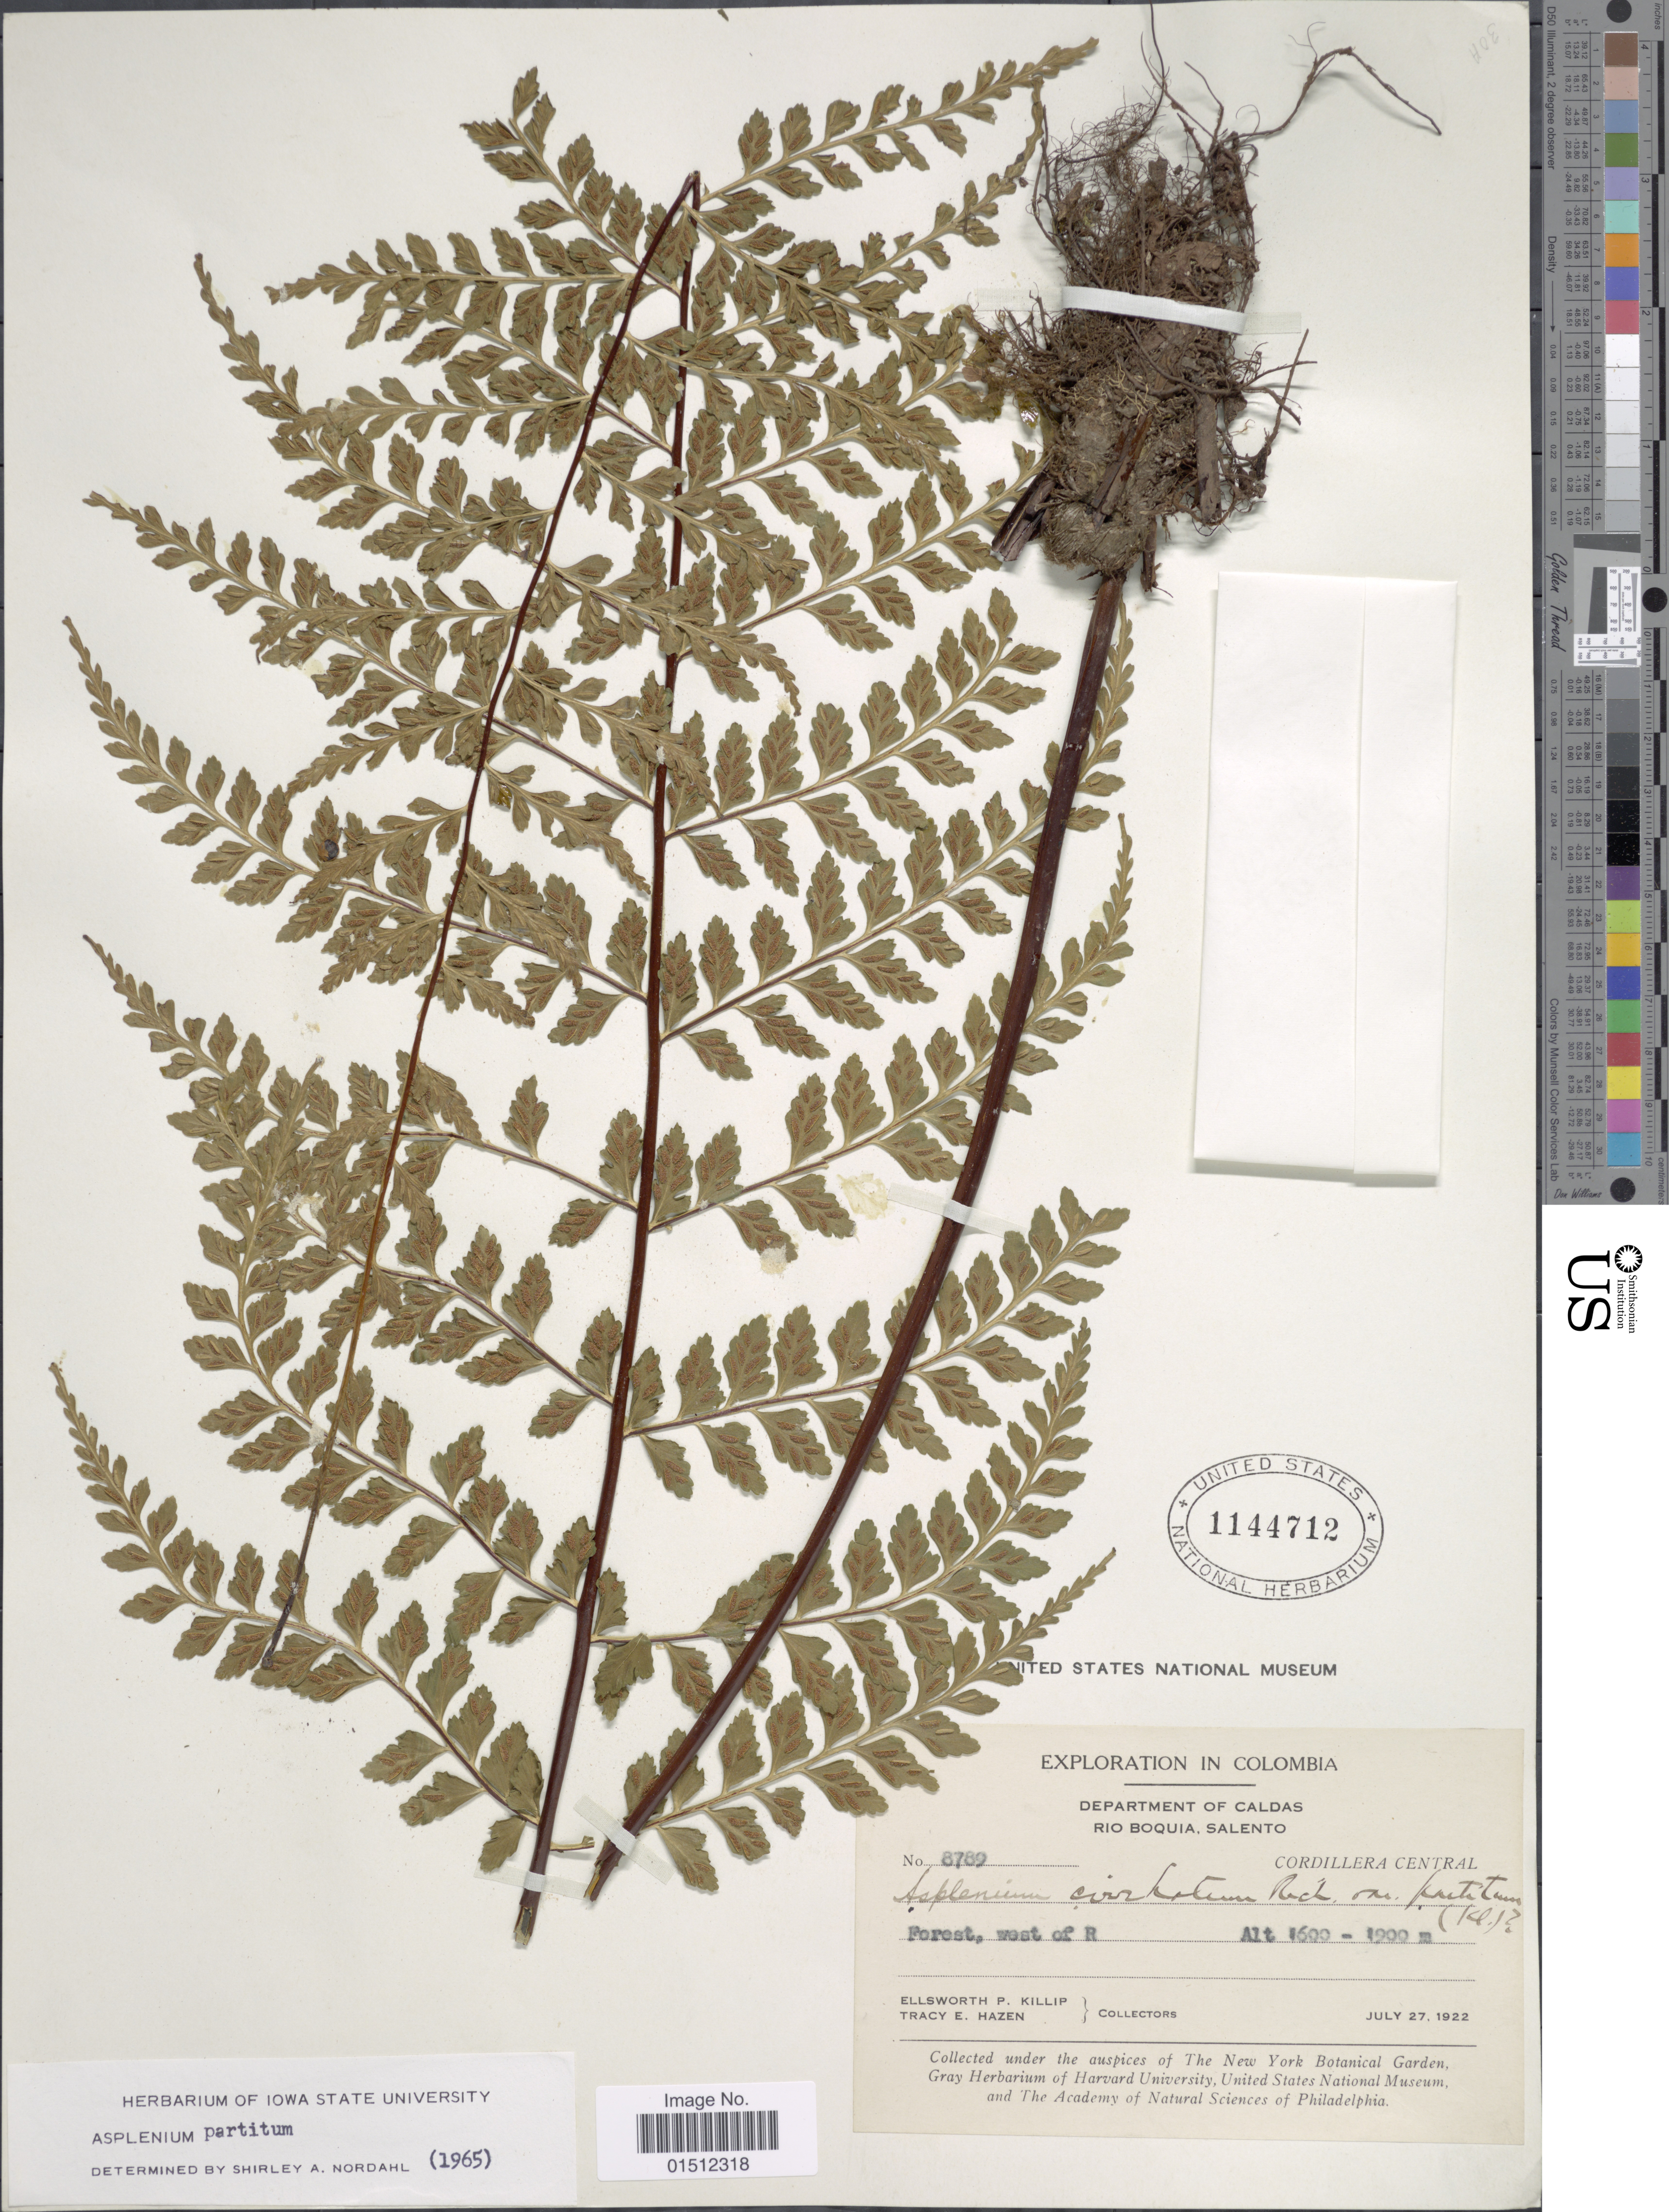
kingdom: Plantae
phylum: Tracheophyta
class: Polypodiopsida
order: Polypodiales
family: Aspleniaceae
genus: Asplenium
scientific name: Asplenium radicans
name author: L.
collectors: E. P. Killip & T. E. Hazen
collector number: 8789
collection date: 1922-07-27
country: Colombia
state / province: Caldas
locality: Colombia, Department of Caldas, Rio Boquia, Salento. Cordillera Central. Forest west of T.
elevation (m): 1600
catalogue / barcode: US 1144712